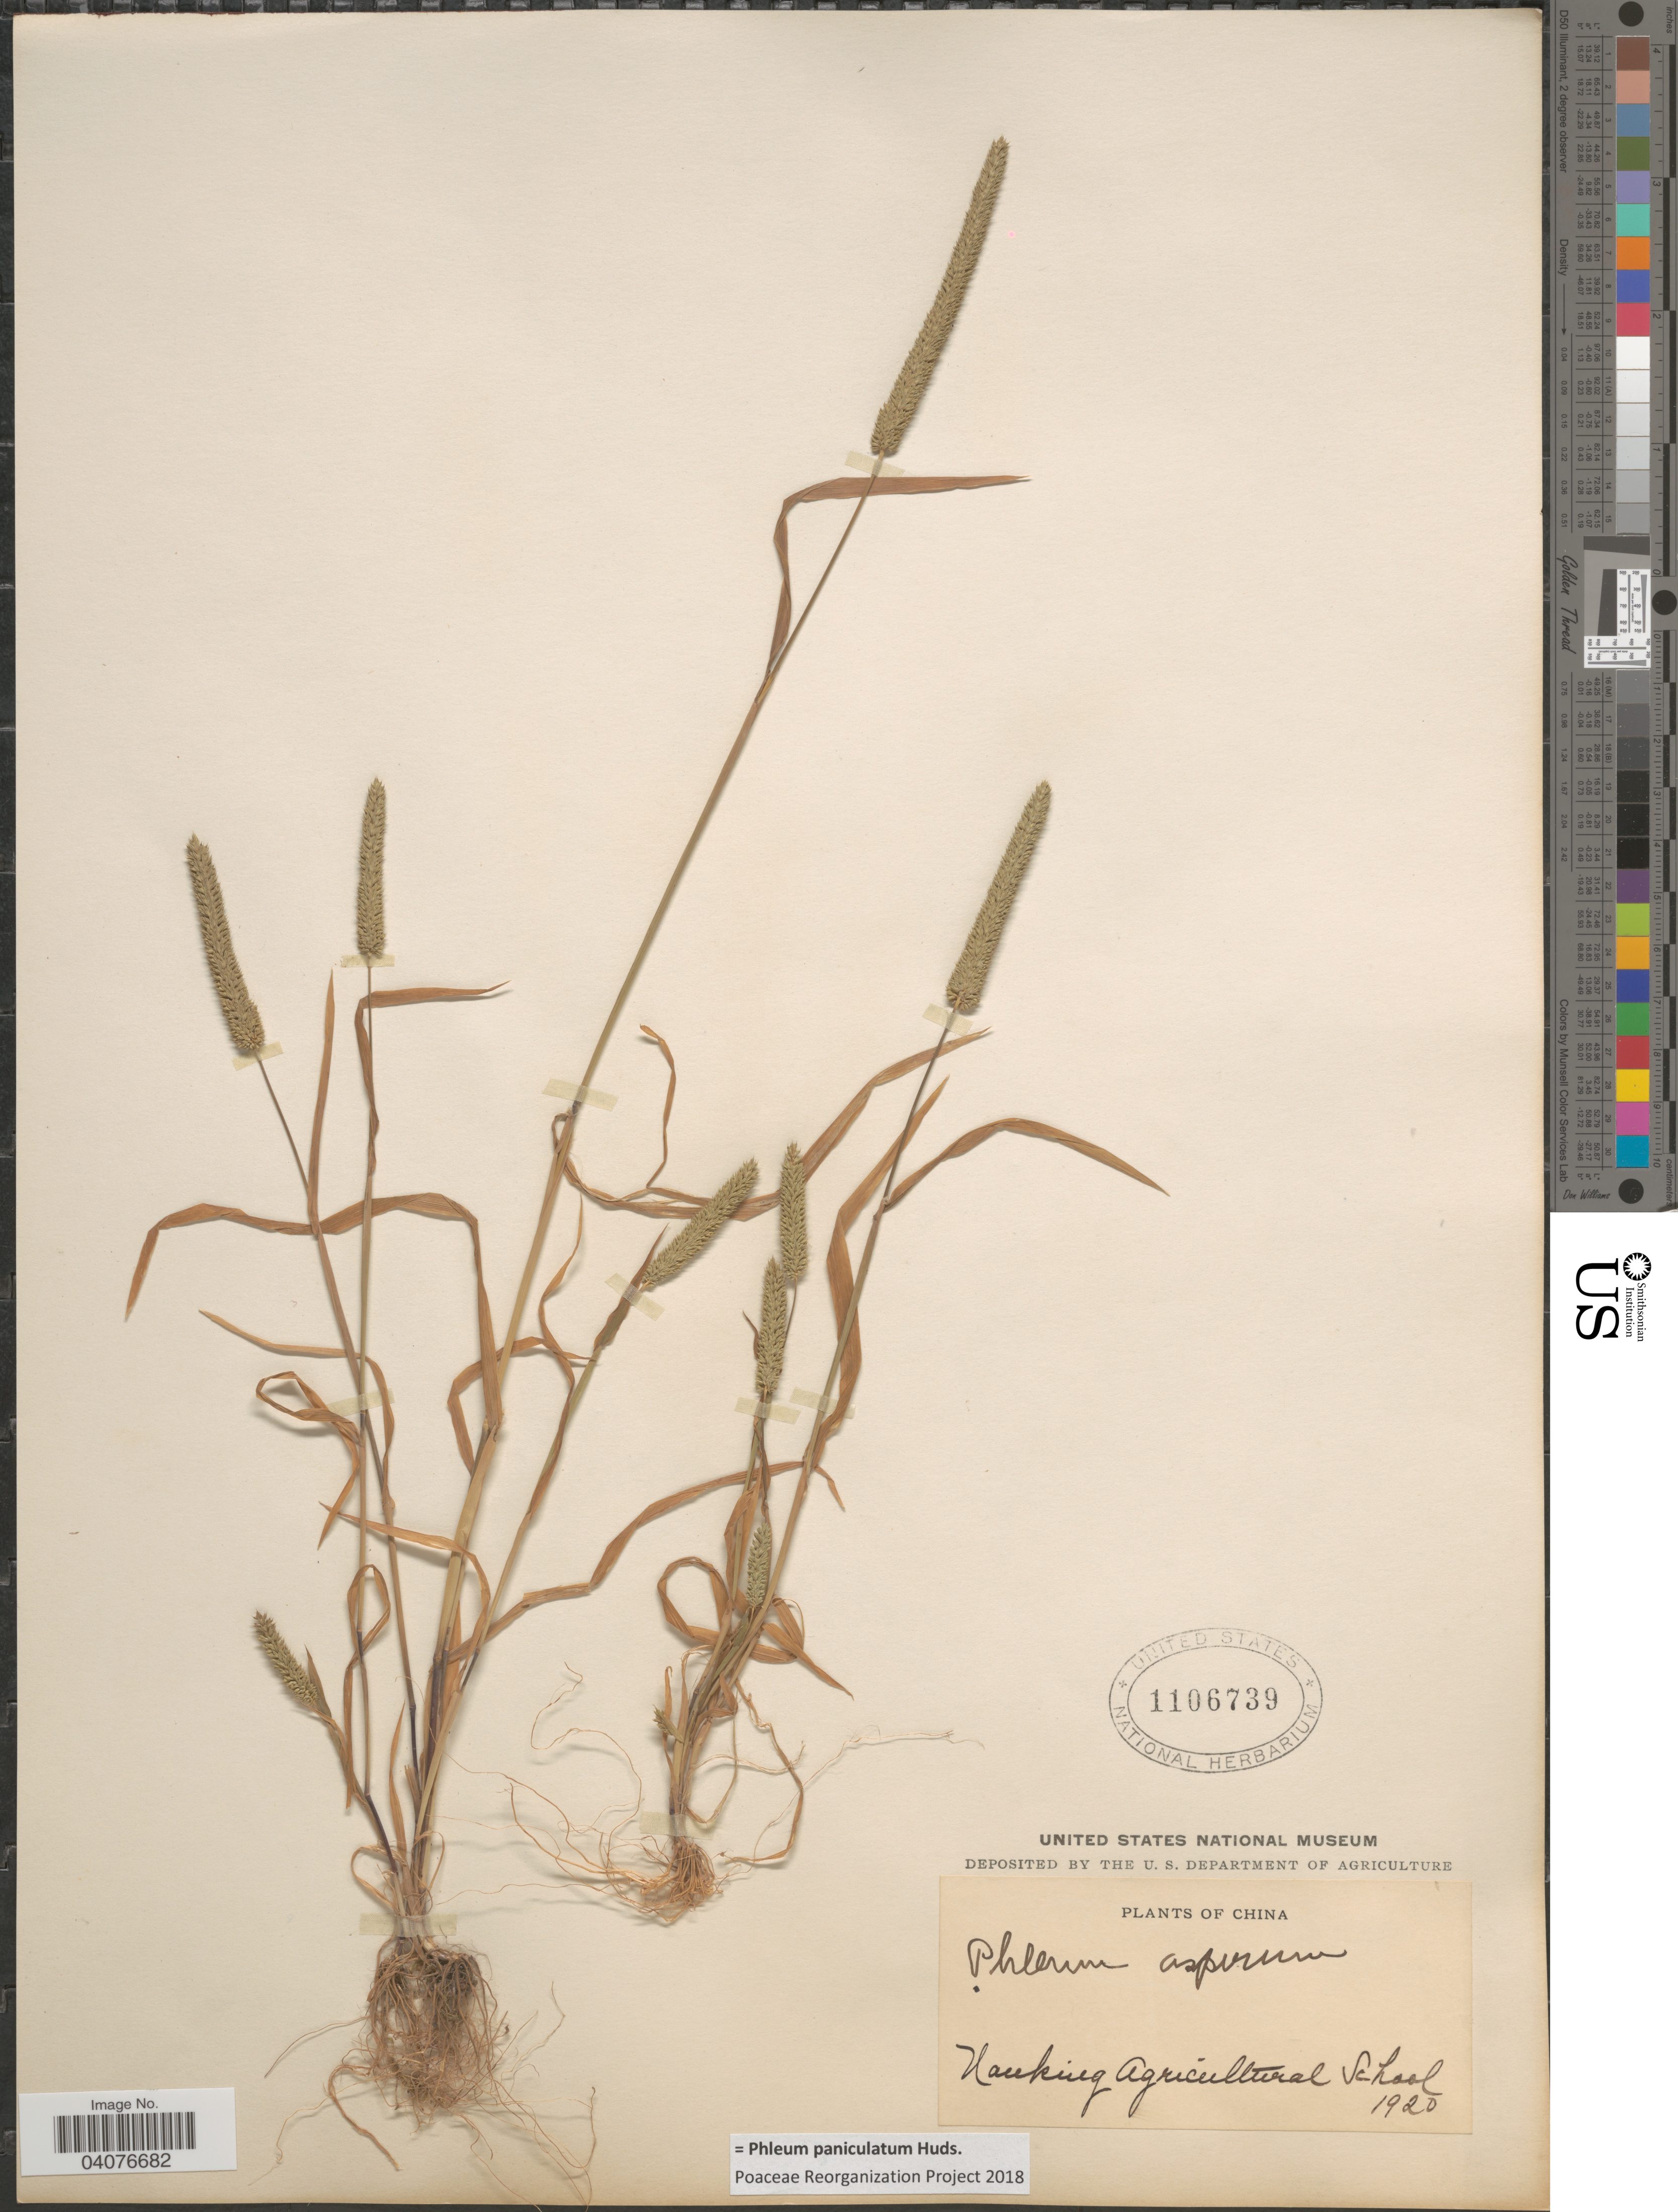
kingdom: Plantae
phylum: Tracheophyta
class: Liliopsida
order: Poales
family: Poaceae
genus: Phleum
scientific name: Phleum paniculatum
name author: Huds.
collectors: Nanking Agricultural School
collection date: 1920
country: China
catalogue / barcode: US 1106739